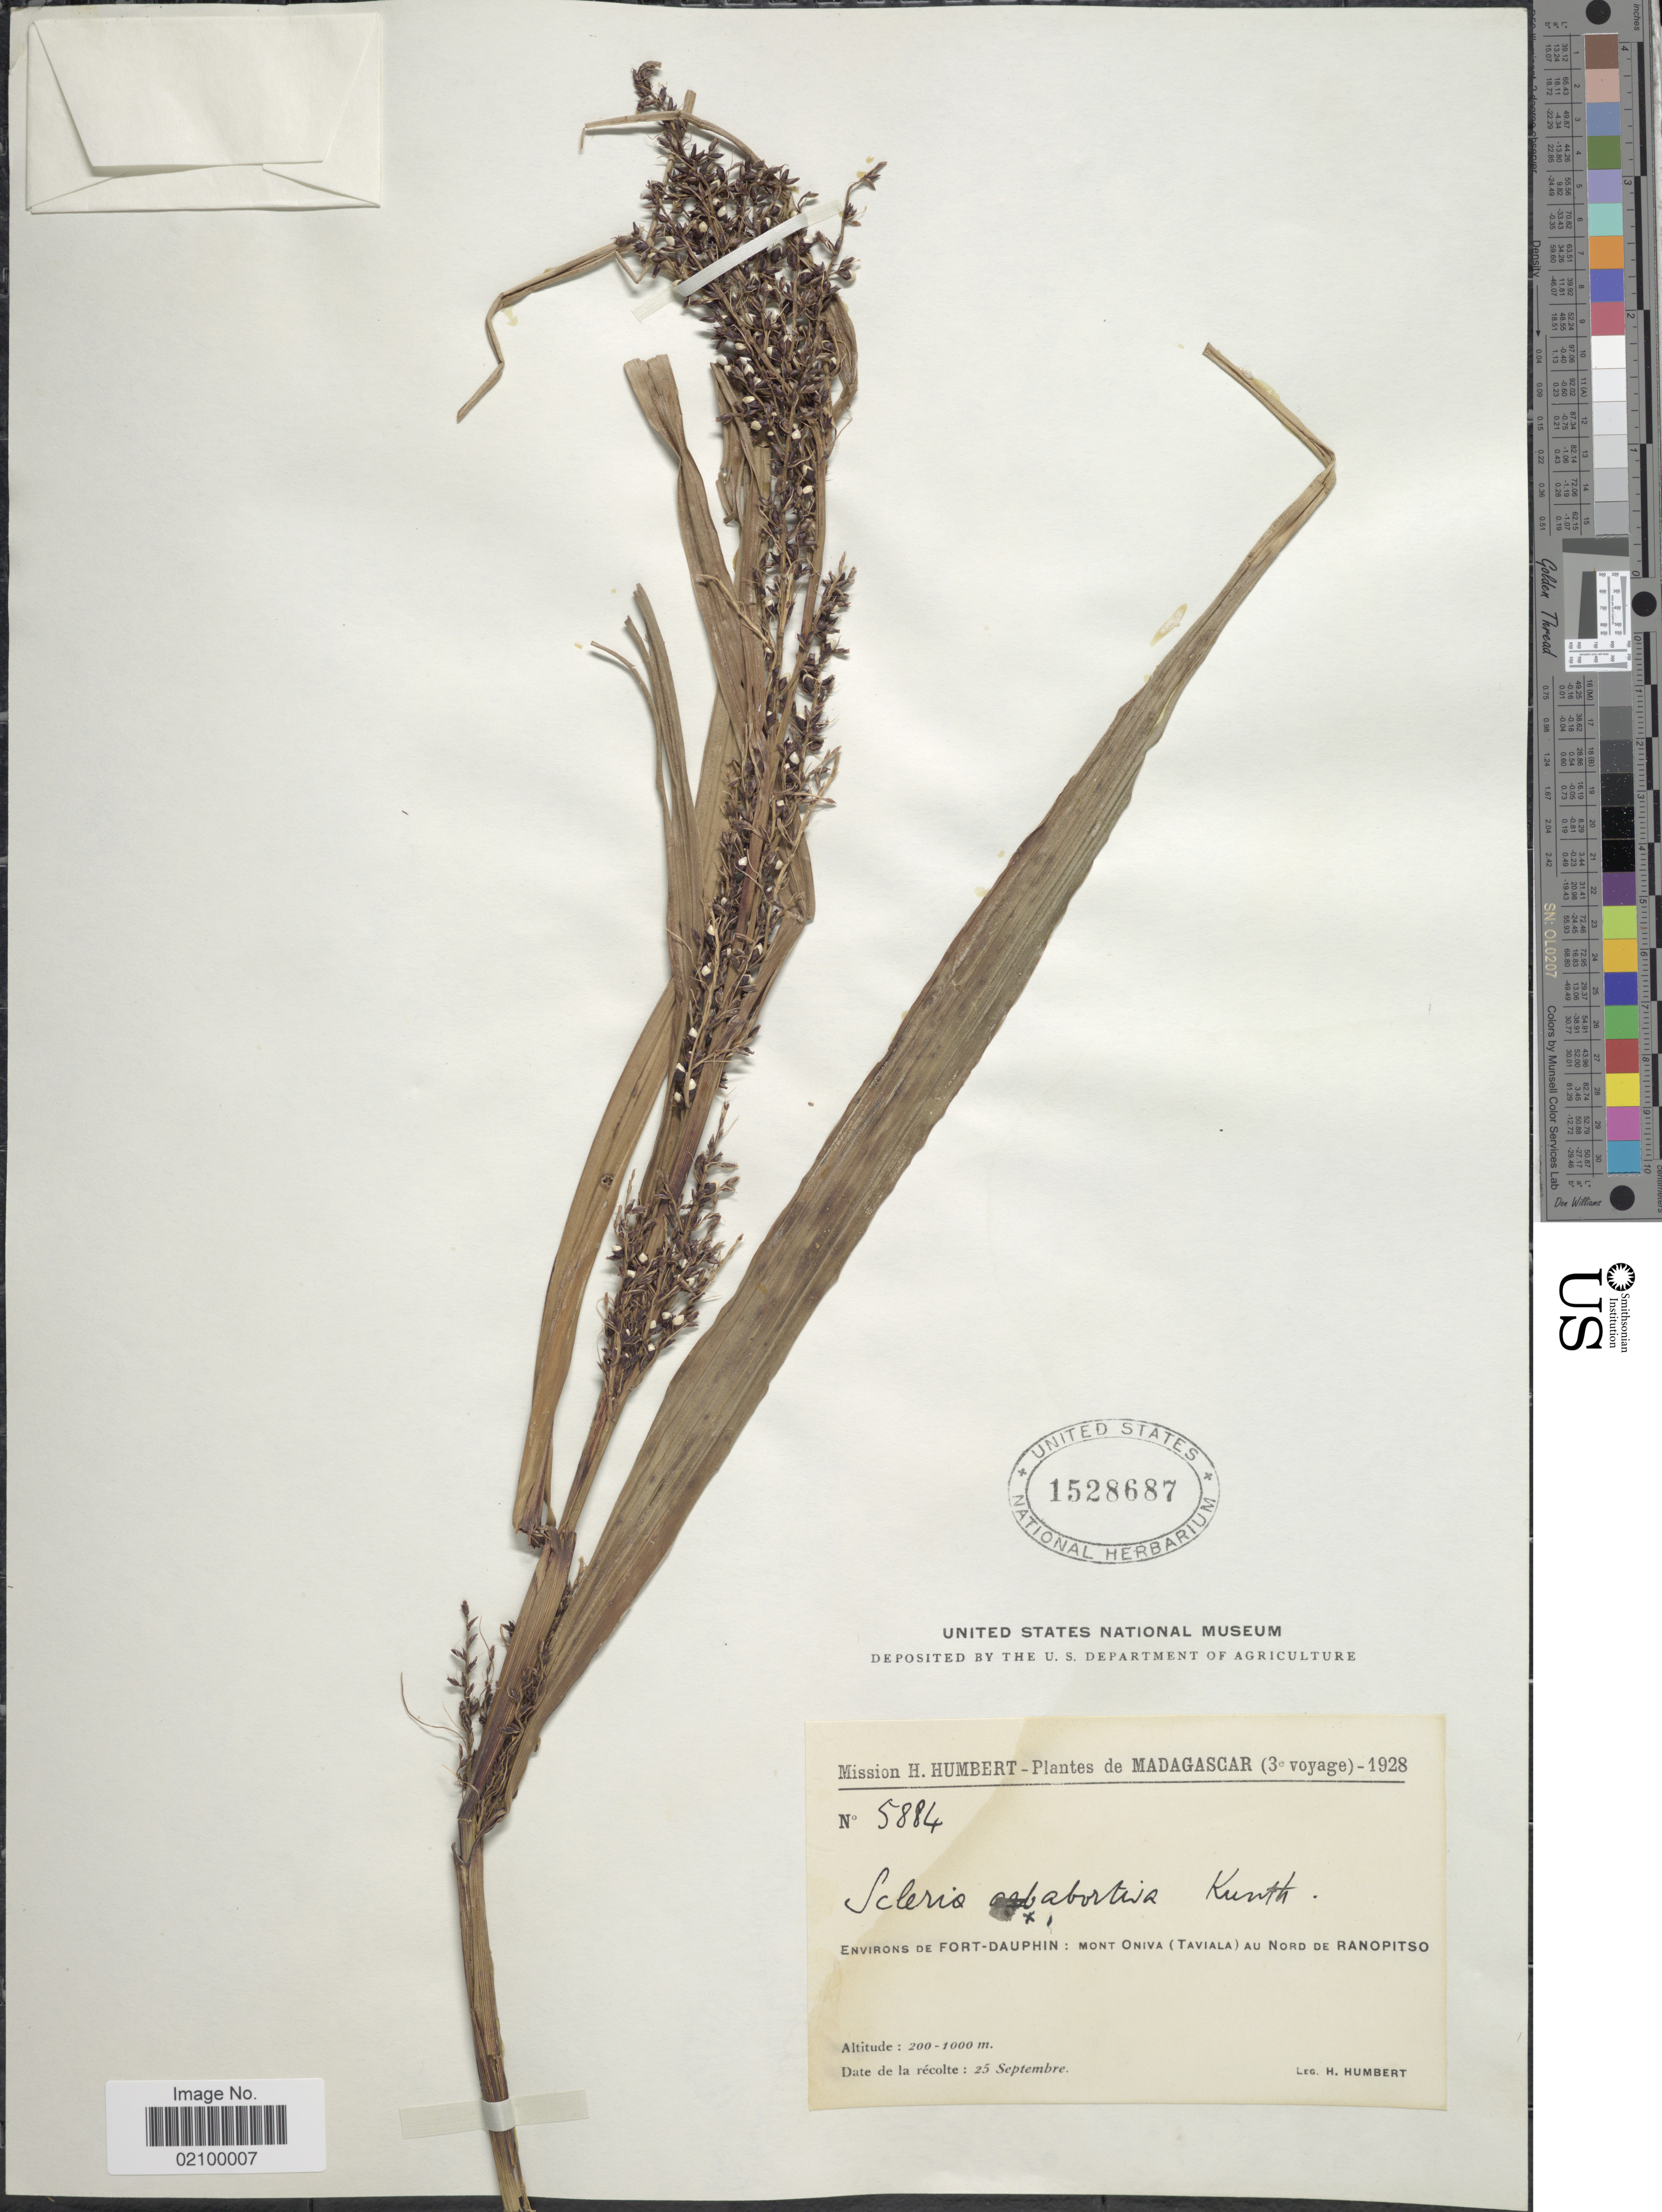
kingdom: Plantae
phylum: Tracheophyta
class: Liliopsida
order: Poales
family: Cyperaceae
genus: Scleria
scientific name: Scleria trialata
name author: Poir.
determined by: Strong, Mark T., (BOT), Smithsonian Institution - National Museum of Natural History (UNITED STATES)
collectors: H. Humbert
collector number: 5884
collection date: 1928-09-25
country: Madagascar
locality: Environs de Fort- Dauphin: Mont Oniva (Taviala) au Nord de Ranopitso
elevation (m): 200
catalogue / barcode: US 1528687